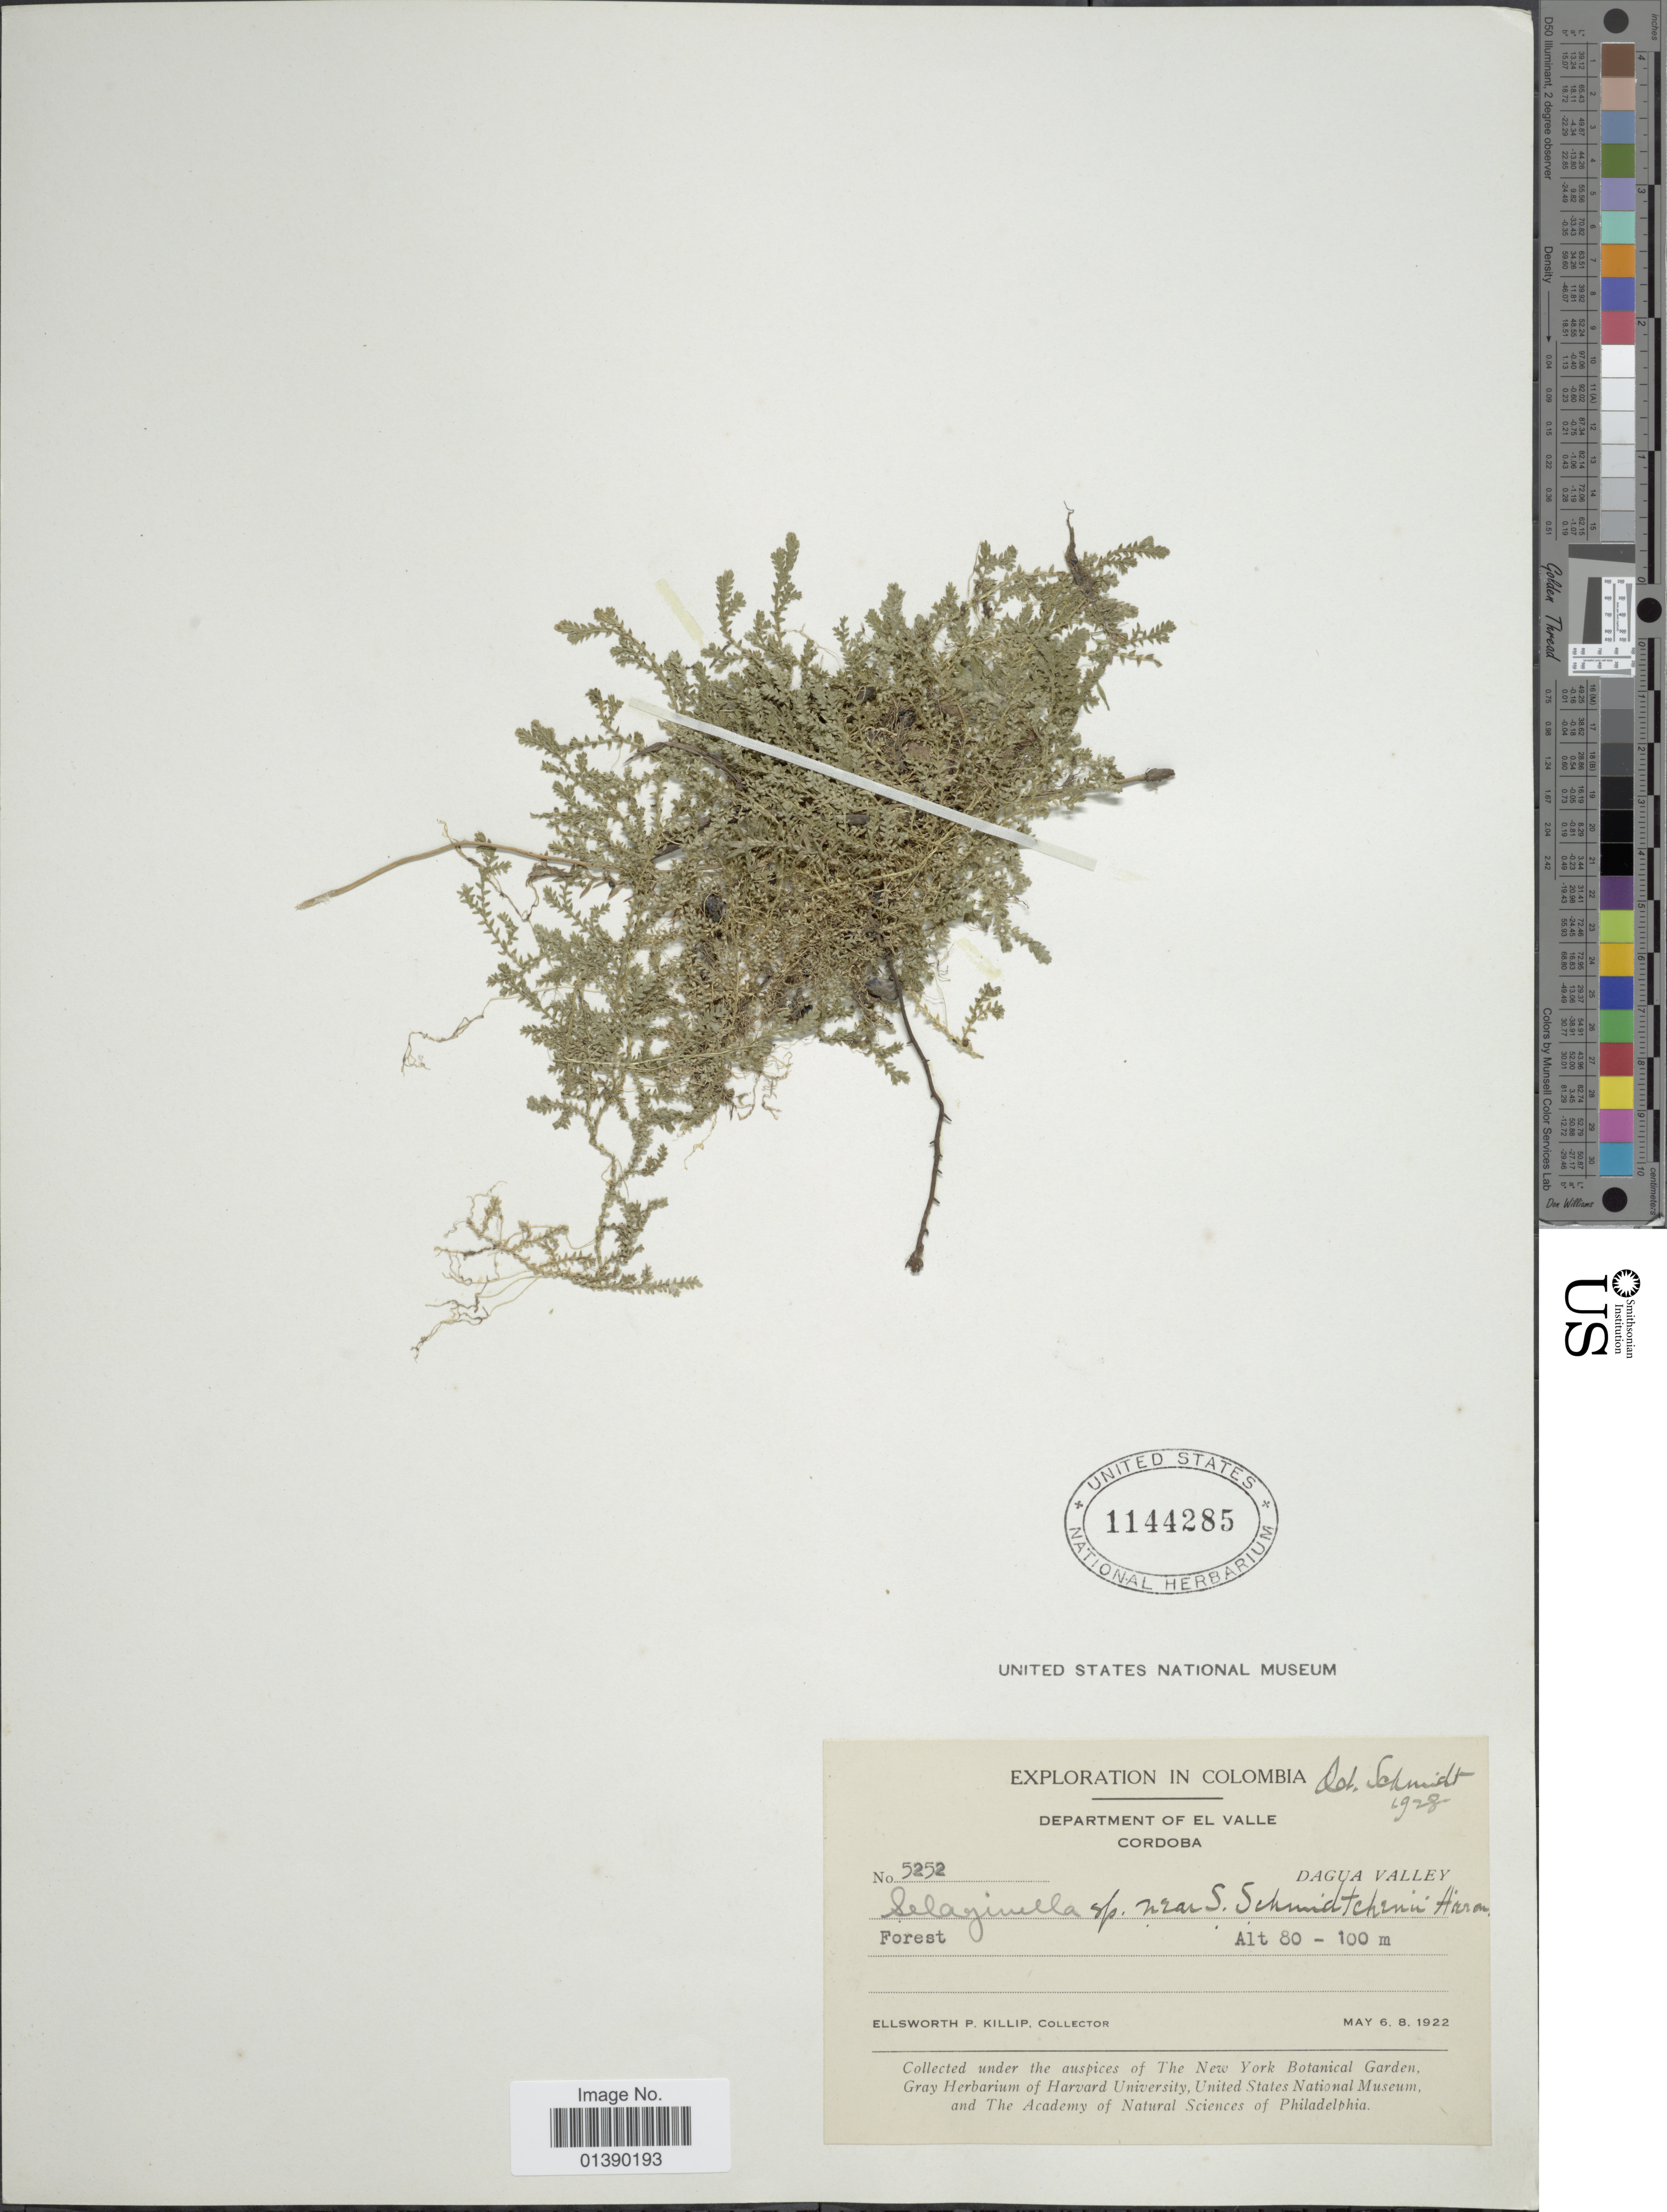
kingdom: Plantae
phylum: Tracheophyta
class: Lycopodiopsida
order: Selaginellales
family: Selaginellaceae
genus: Selaginella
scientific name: Selaginella atirrensis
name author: Hieron. in Engl. & Prantl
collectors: E. P. Killip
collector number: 5252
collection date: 1922-05-06/1922-05-08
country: Colombia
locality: Department of EL Valle, Cordoba, Dagua Valley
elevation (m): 80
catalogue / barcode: US 1144285